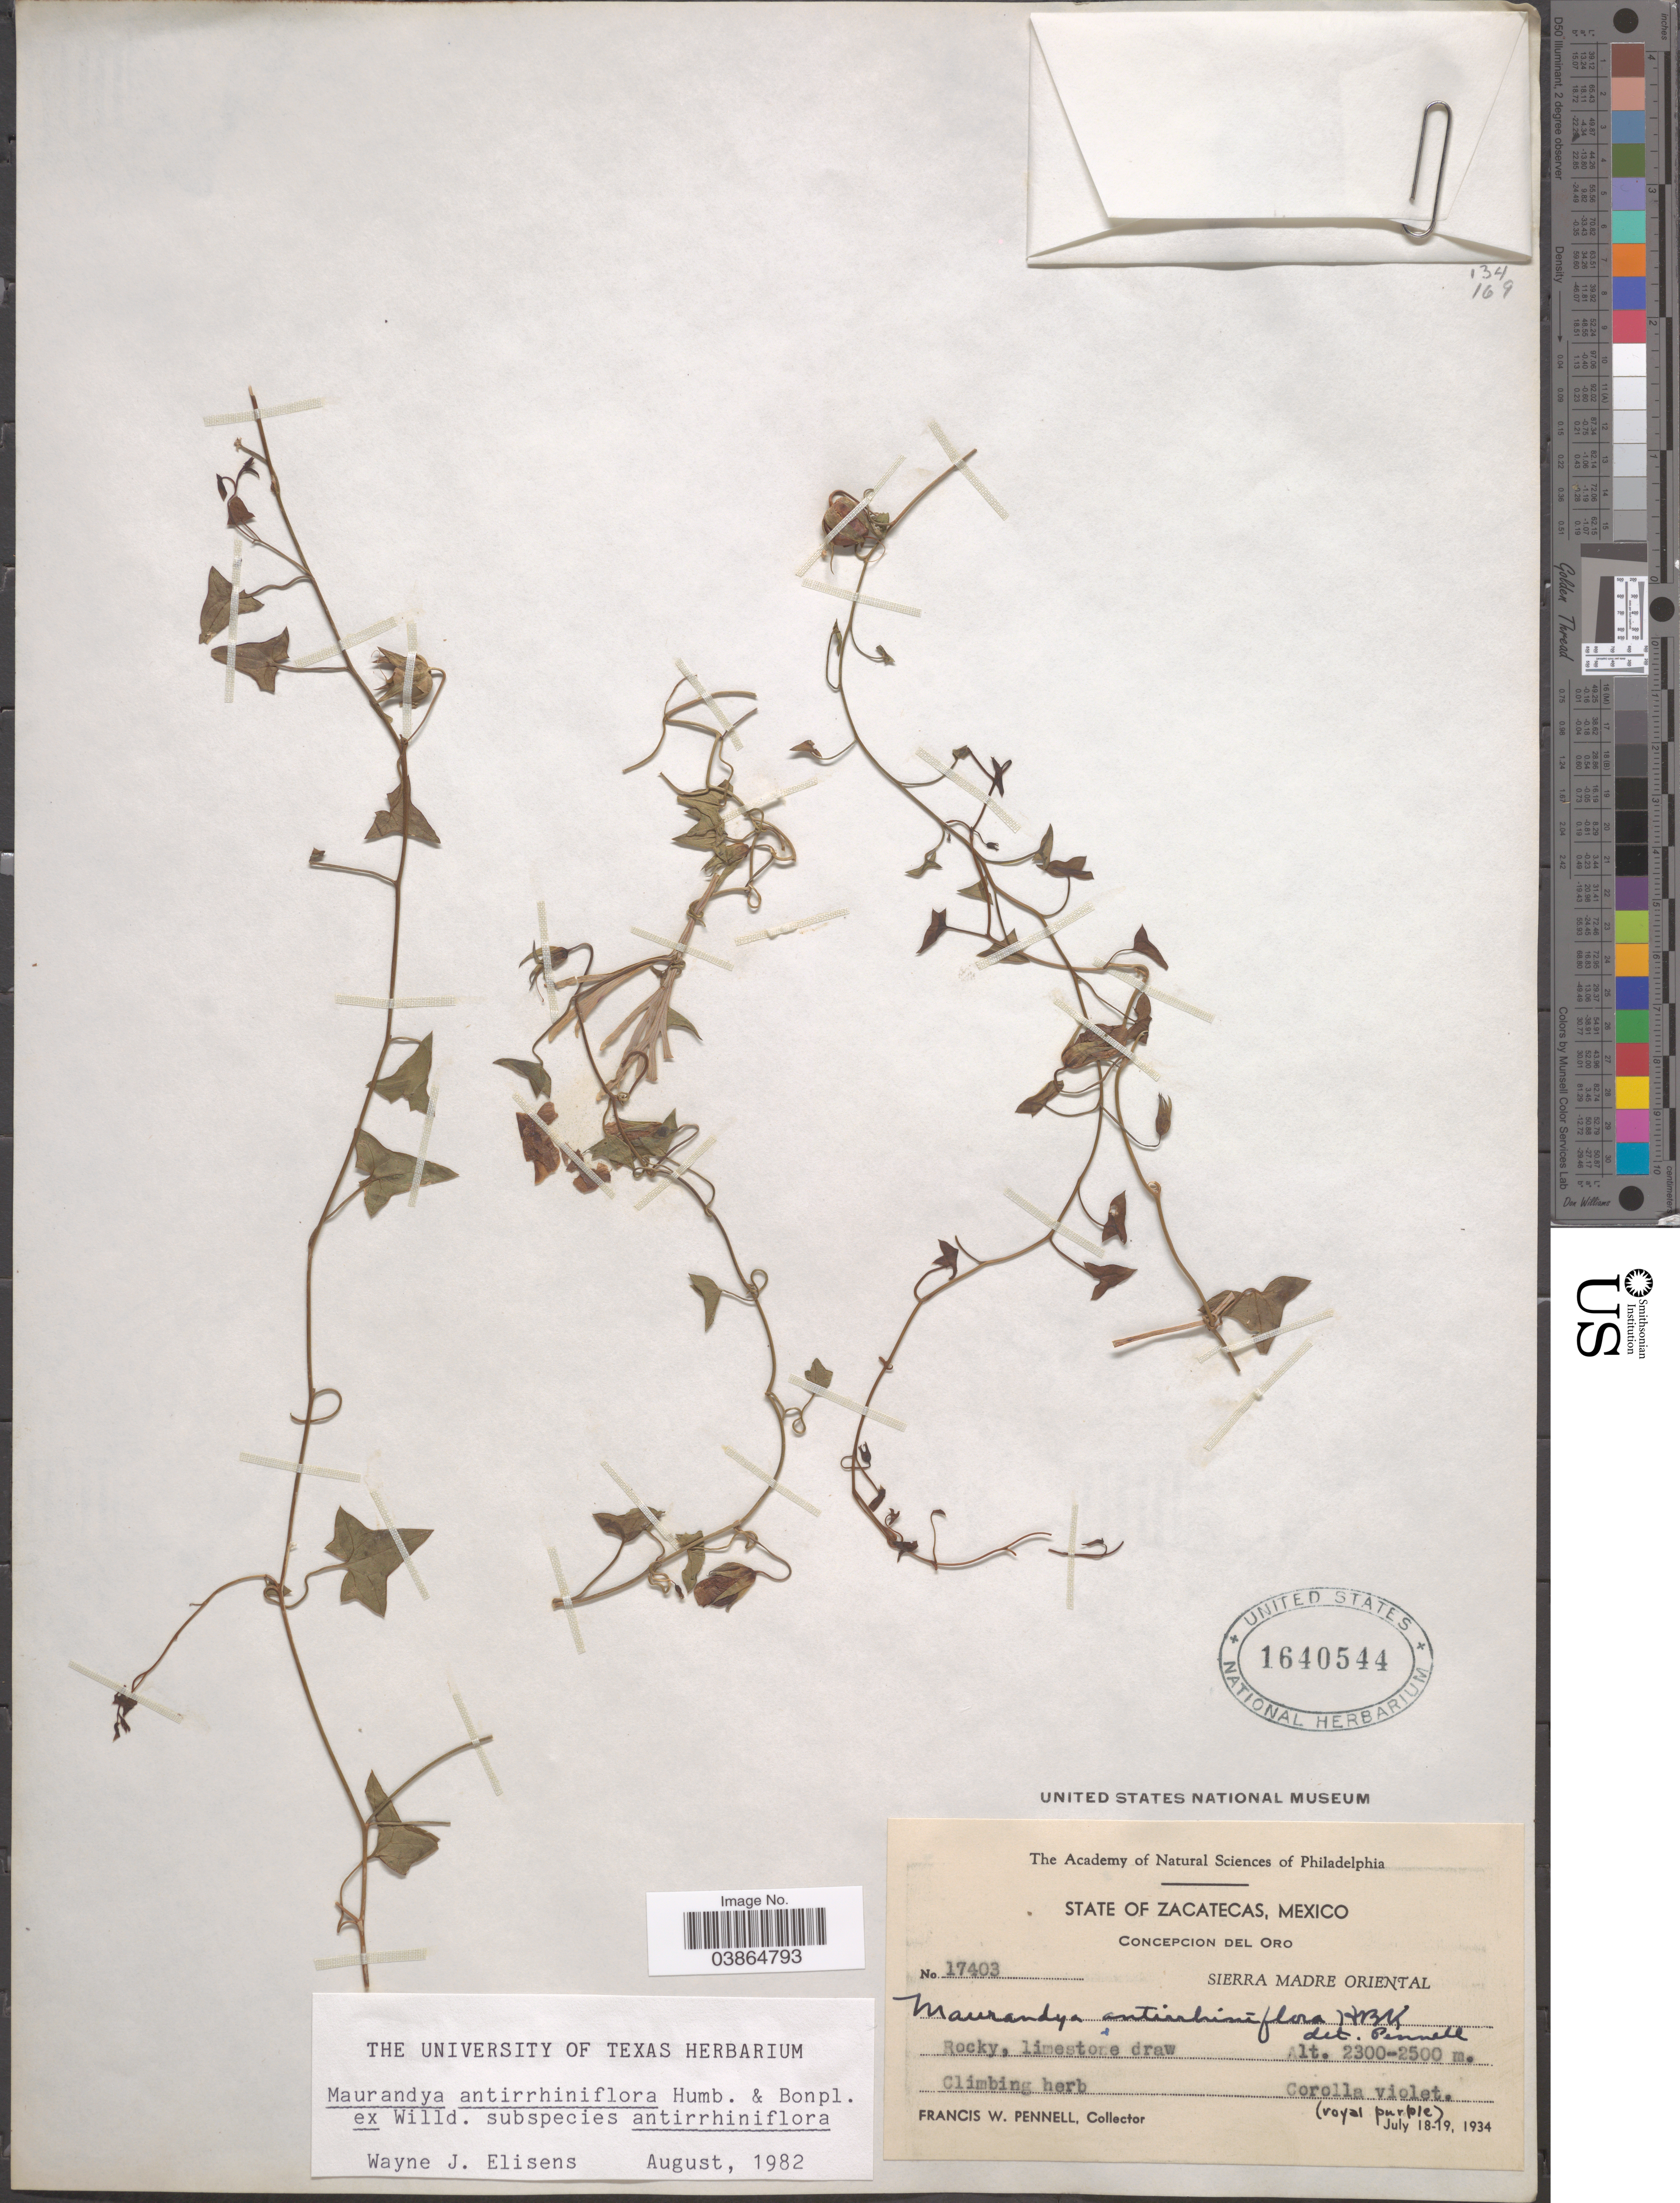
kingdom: Plantae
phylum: Tracheophyta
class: Magnoliopsida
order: Lamiales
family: Plantaginaceae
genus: Maurandya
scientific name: Maurandya antirrhiniflora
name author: Humb. & Bonpl. ex Willd.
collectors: F. W. Pennell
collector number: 17403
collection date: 1934-07-18/1934-07-19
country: Mexico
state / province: Zacatecas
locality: Concepcion del Oro. Sierra Madre Oriental.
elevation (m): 2300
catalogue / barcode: US 1640544